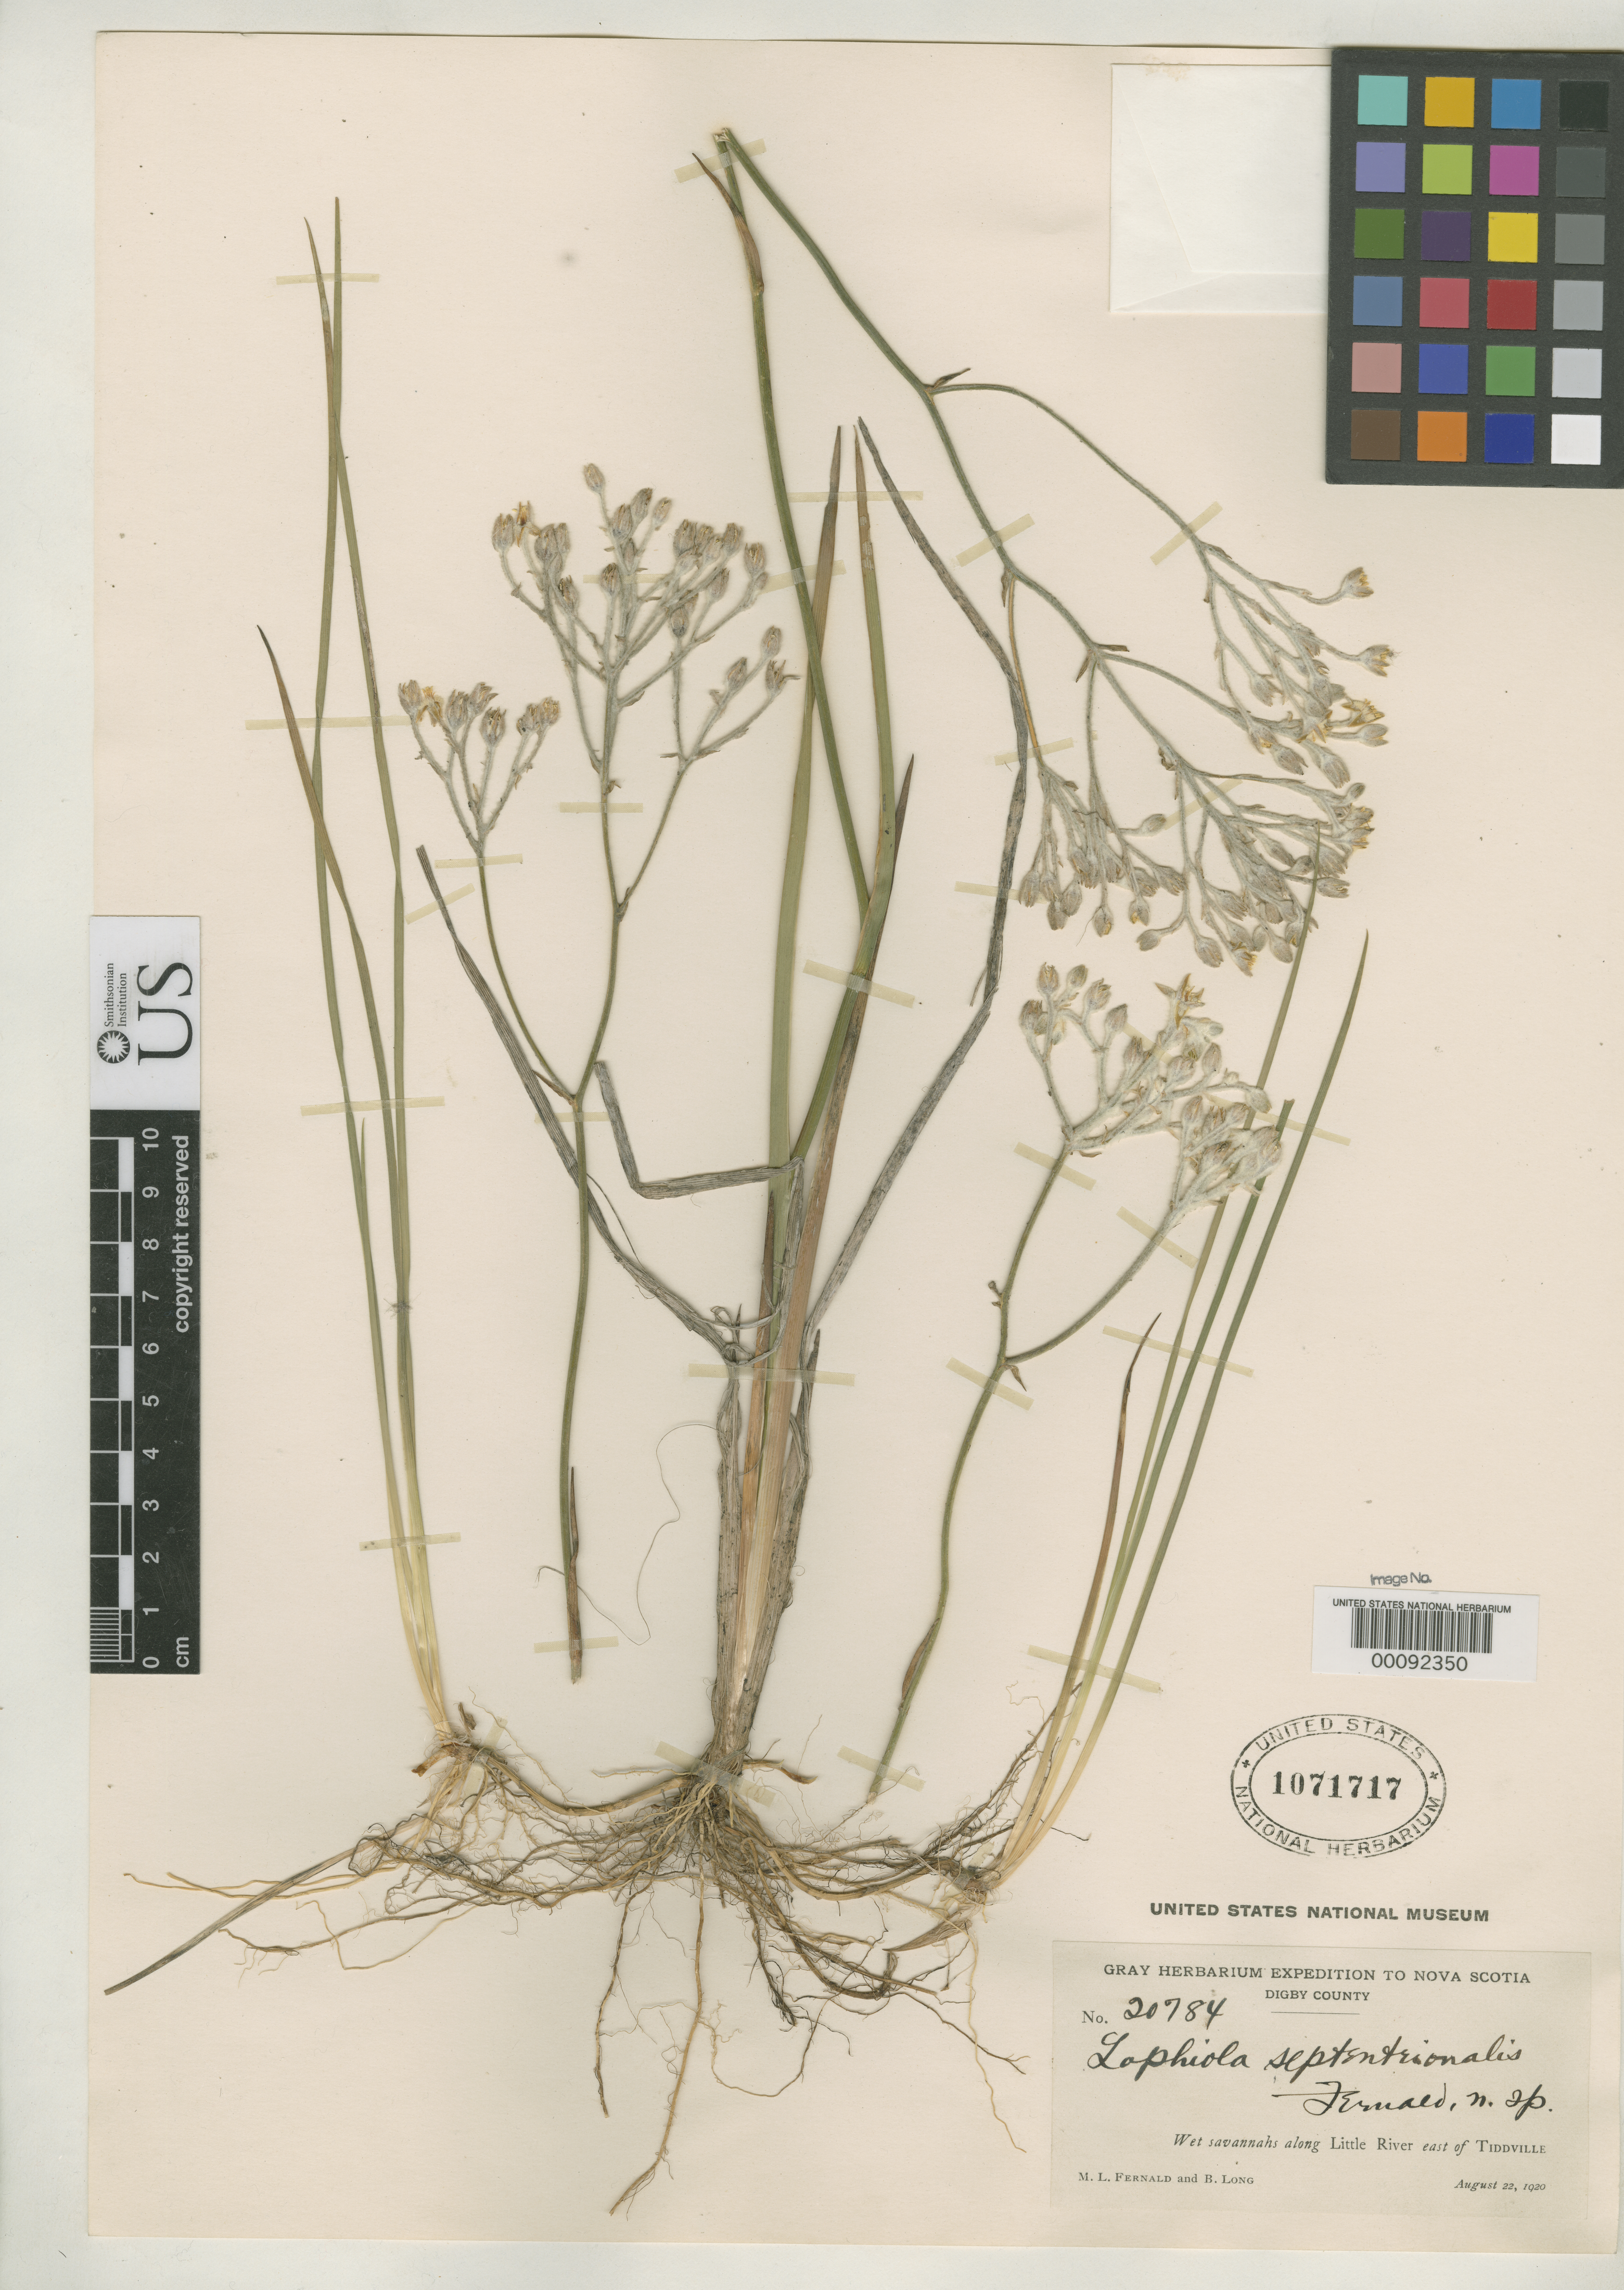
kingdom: Plantae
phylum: Tracheophyta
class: Liliopsida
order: Dioscoreales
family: Nartheciaceae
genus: Lophiola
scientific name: Lophiola septentrionalis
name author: Fernald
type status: Isotype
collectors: M. L. Fernald & B. H. Long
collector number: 20784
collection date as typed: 22 Aug 1920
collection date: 1920-08-22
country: Canada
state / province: Nova Scotia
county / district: Digby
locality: Little River, east of Tiddville.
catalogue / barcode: US 1071717